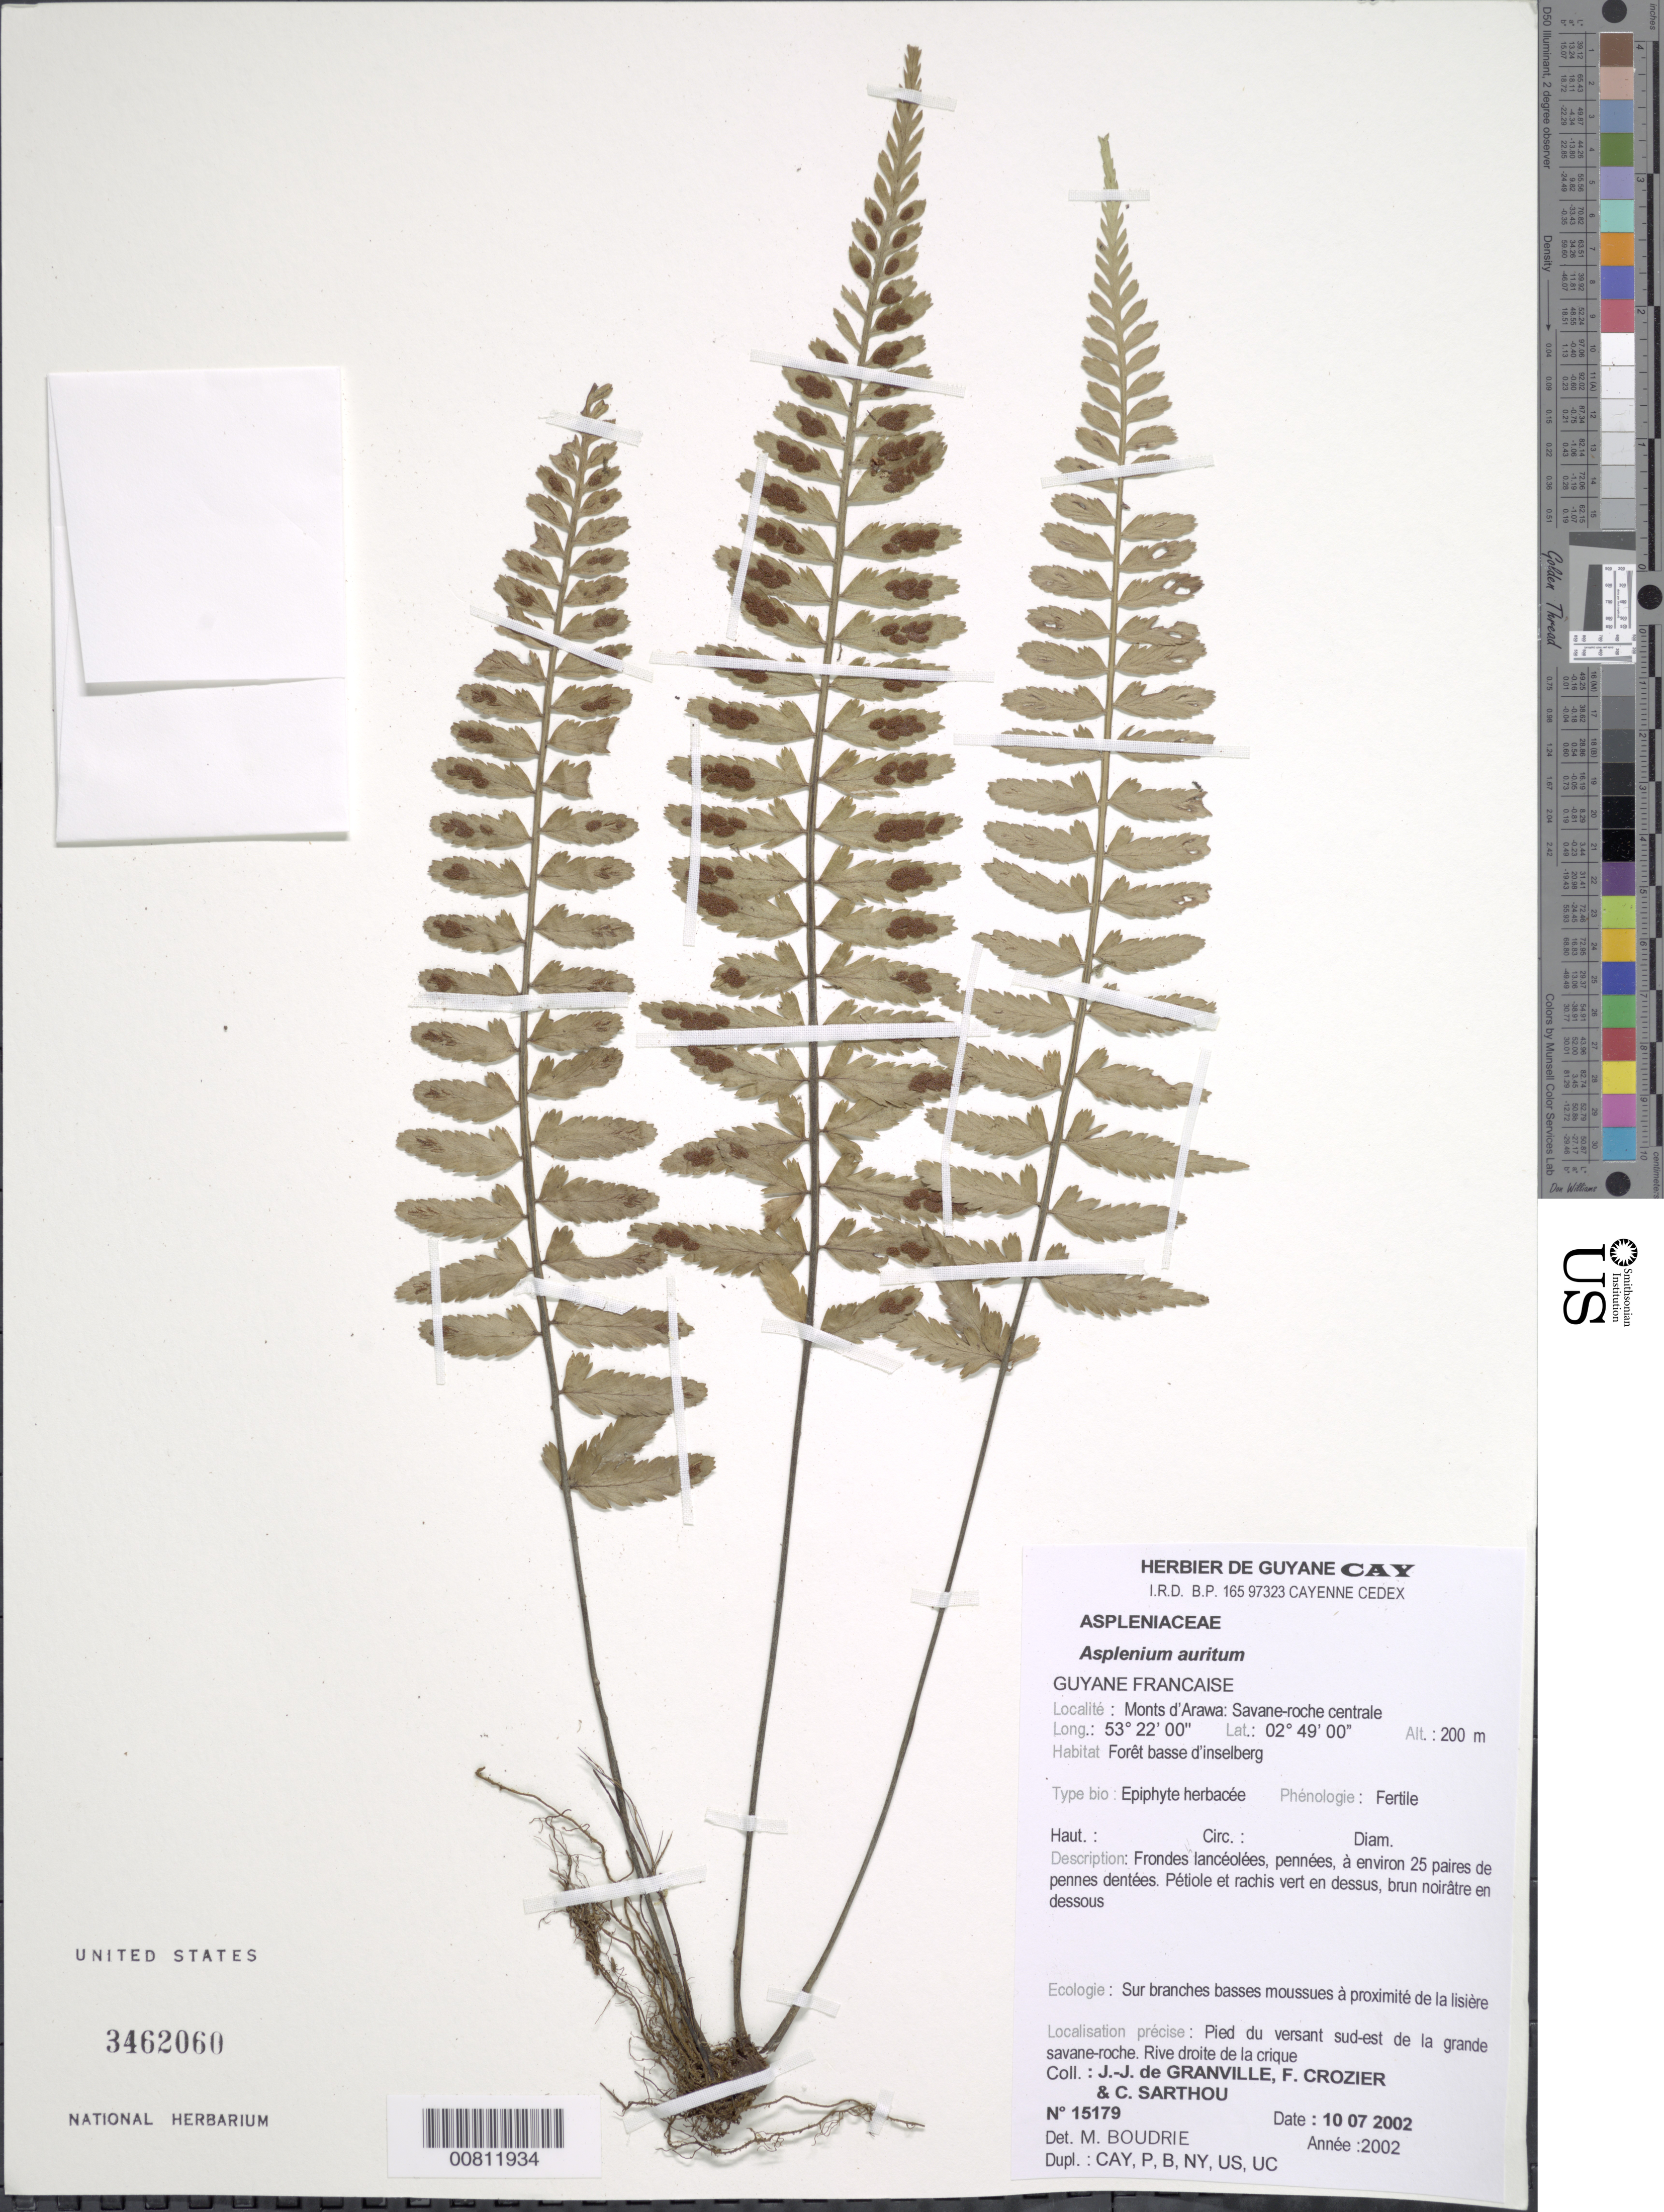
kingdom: Plantae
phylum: Tracheophyta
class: Polypodiopsida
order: Polypodiales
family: Aspleniaceae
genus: Asplenium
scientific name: Asplenium auritum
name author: Sw.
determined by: Boudrie, M.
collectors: J.-J. de Granville, F. Crozier & C. Sarthou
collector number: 15179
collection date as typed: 10-Jul-02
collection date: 2002-07-10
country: French Guiana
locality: Monts d'Arawa, zone de la savane-roche centrale, pied du versant sud-est de la grande savane-roche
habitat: Forêt basse sur inselberg. Sur branches basses moussues à proximité de la lisière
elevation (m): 200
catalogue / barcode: US 3462060